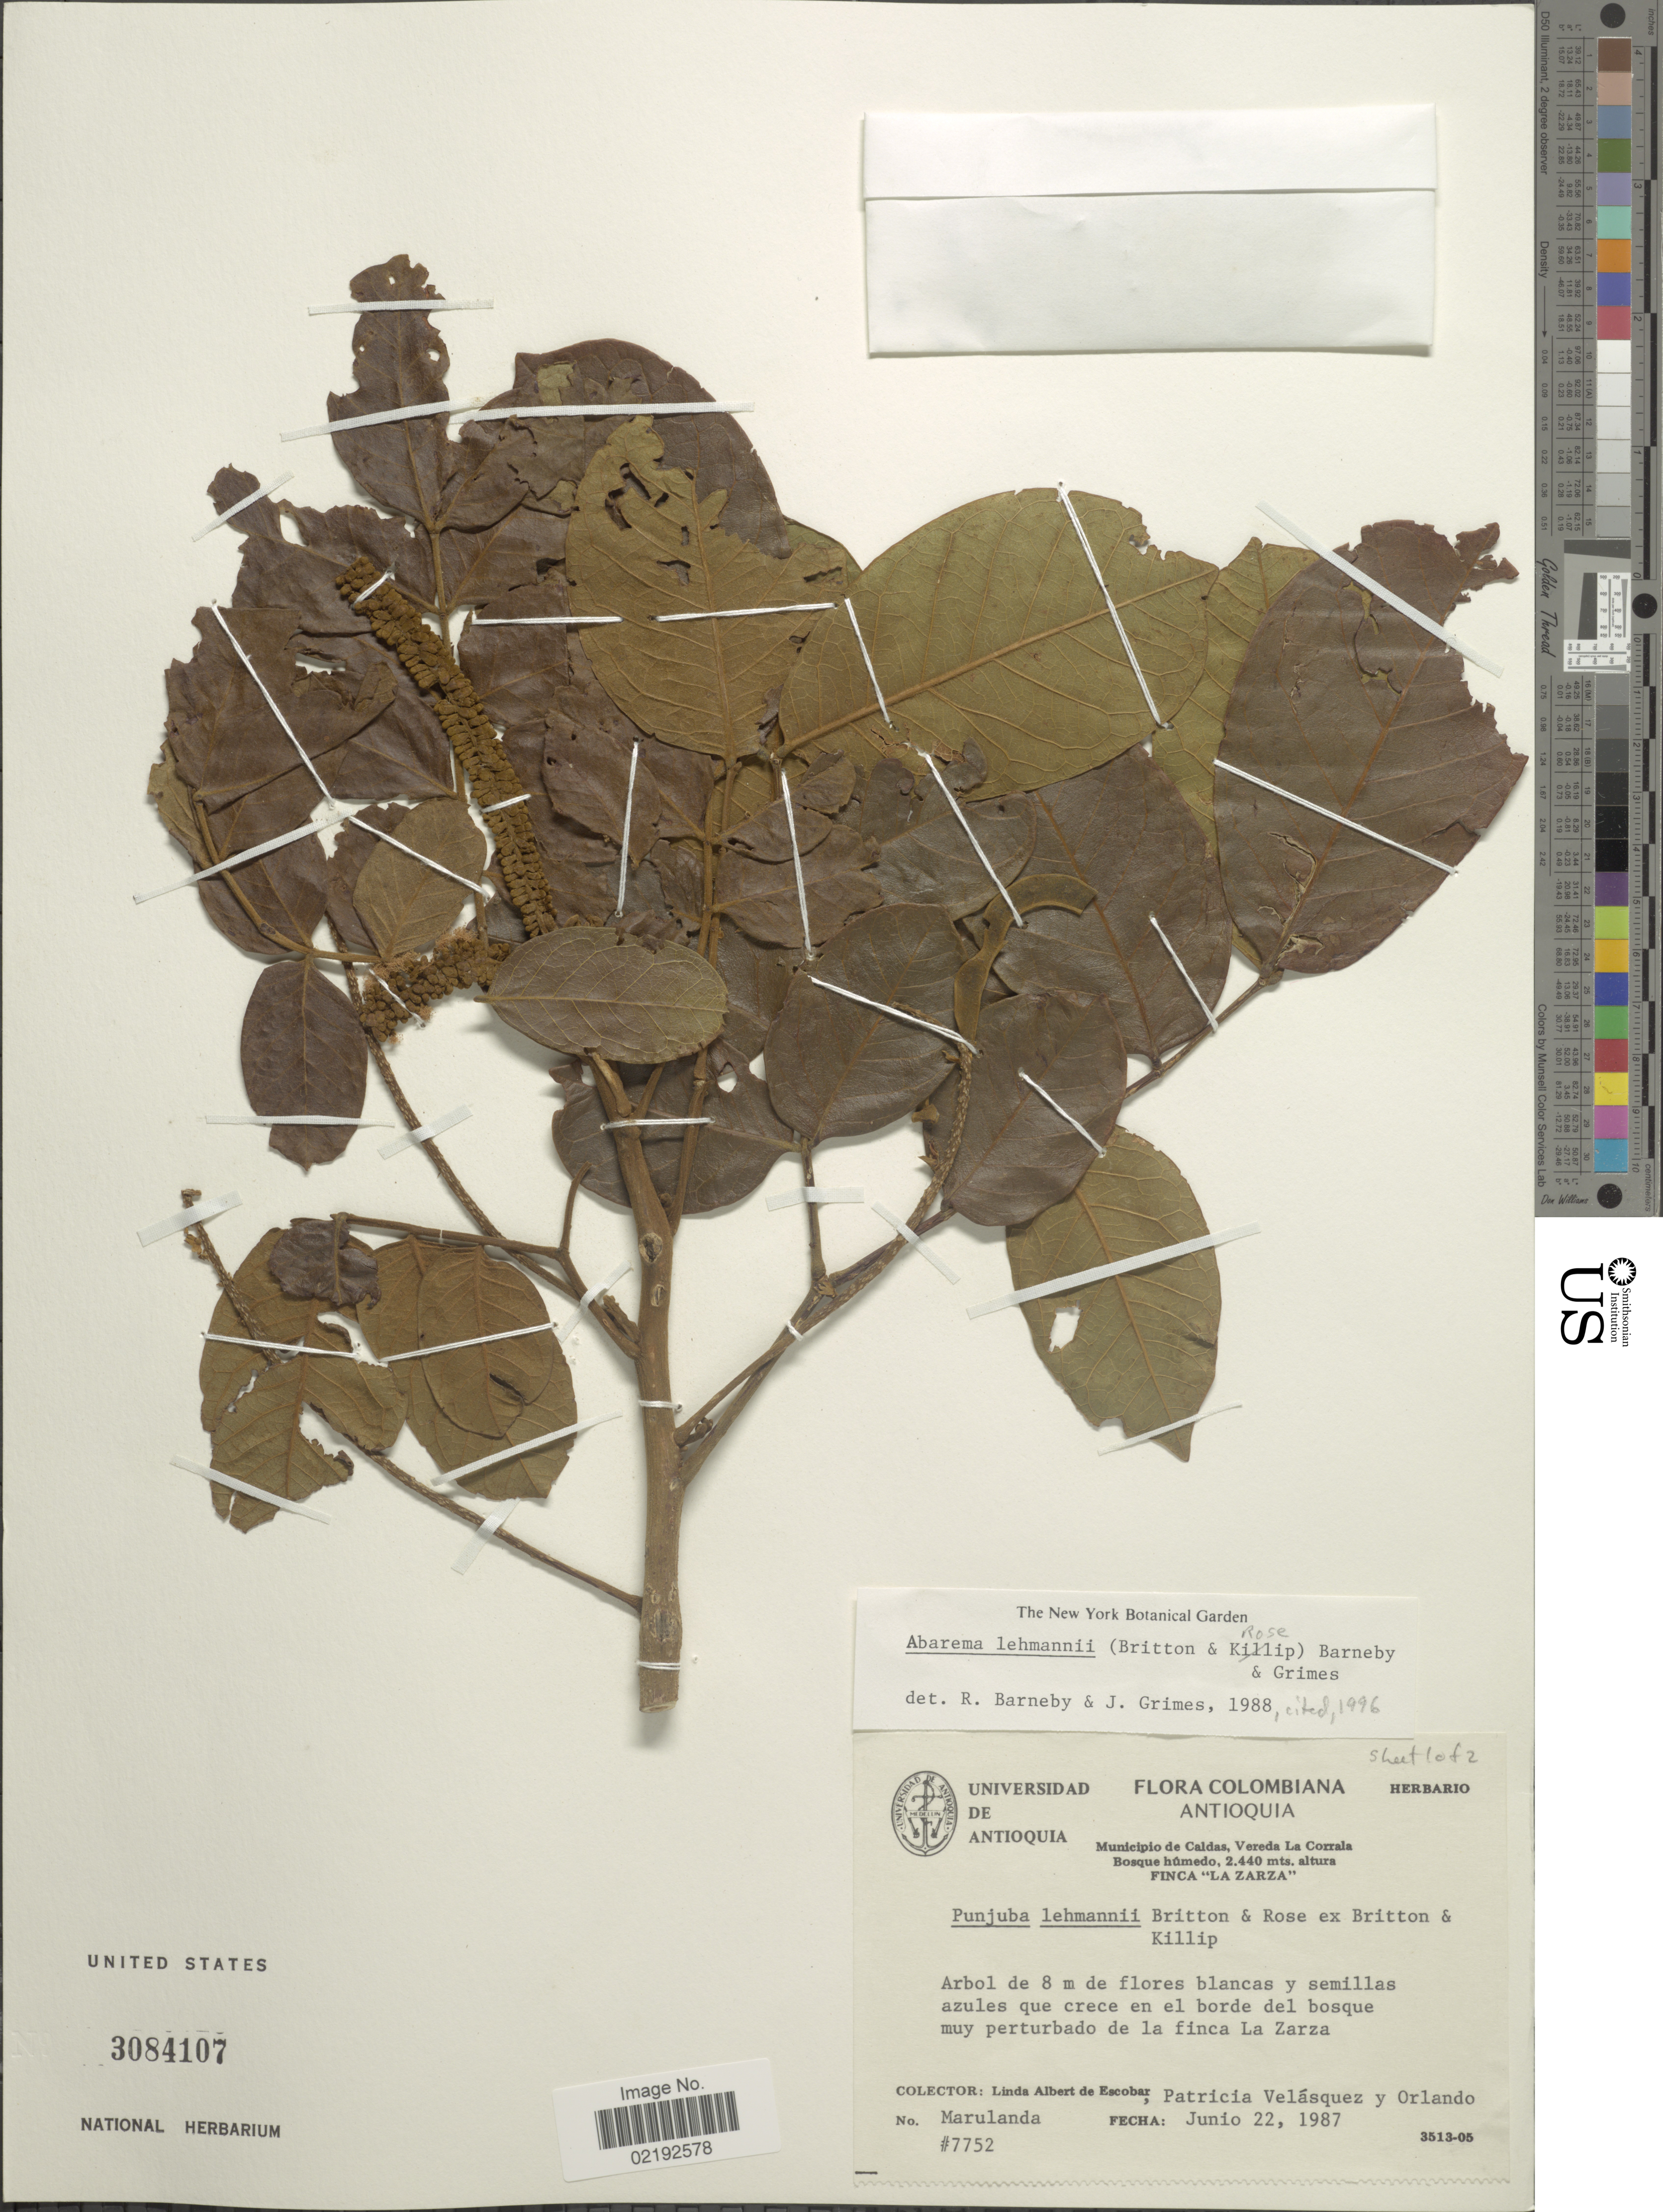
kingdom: Plantae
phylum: Tracheophyta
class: Magnoliopsida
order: Fabales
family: Fabaceae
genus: Punjuba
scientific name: Punjuba lehmannii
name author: Britton & Rose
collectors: L. K. de Escobar, P. Velasquez & O. Marulanda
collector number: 7752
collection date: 1987-06-22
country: Colombia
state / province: Antioquia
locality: Finca La Zarza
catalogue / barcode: US 3084107